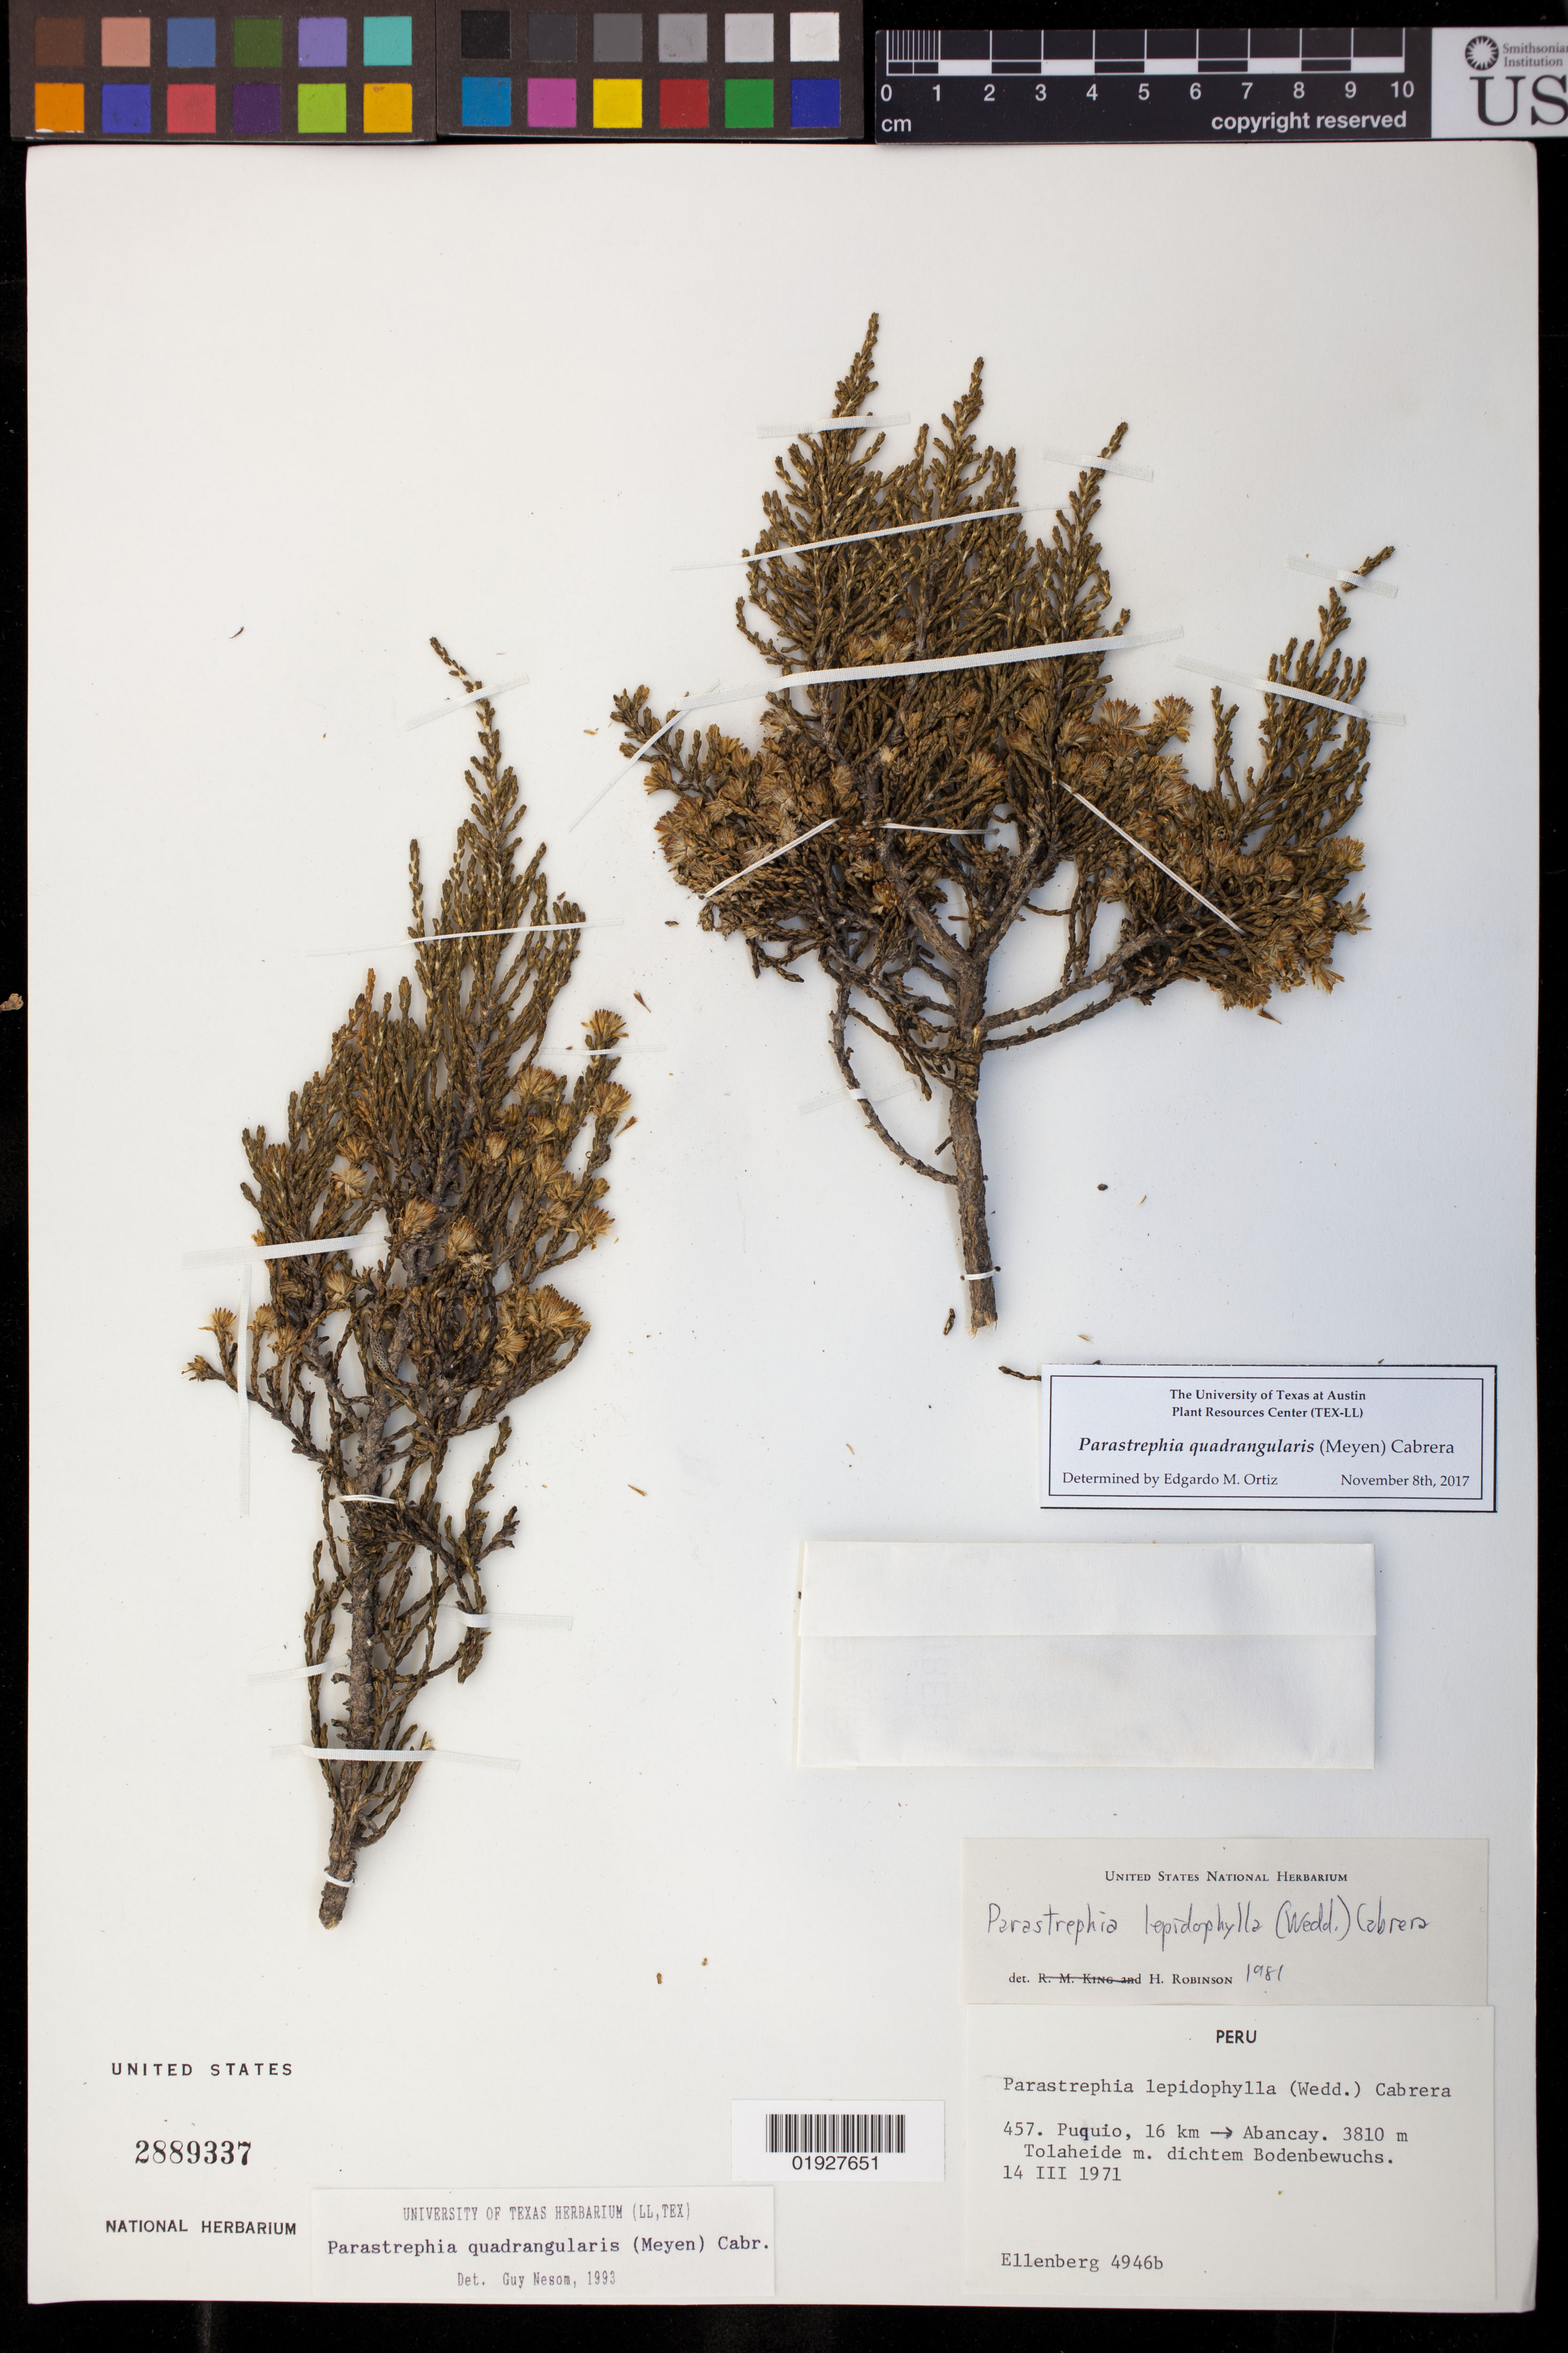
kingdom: Plantae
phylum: Tracheophyta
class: Magnoliopsida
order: Asterales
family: Asteraceae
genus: Parastrephia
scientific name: Parastrephia quadrangularis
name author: (Meyen) Cabrera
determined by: Ortiz, E. M.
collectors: H. Ellenberg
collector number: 4946 b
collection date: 1971-03-14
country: Peru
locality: Puquio, 16 km , Abancay, Tolaheide m. dichtem Bodenbewuchs.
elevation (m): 3810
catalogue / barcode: US 2889337